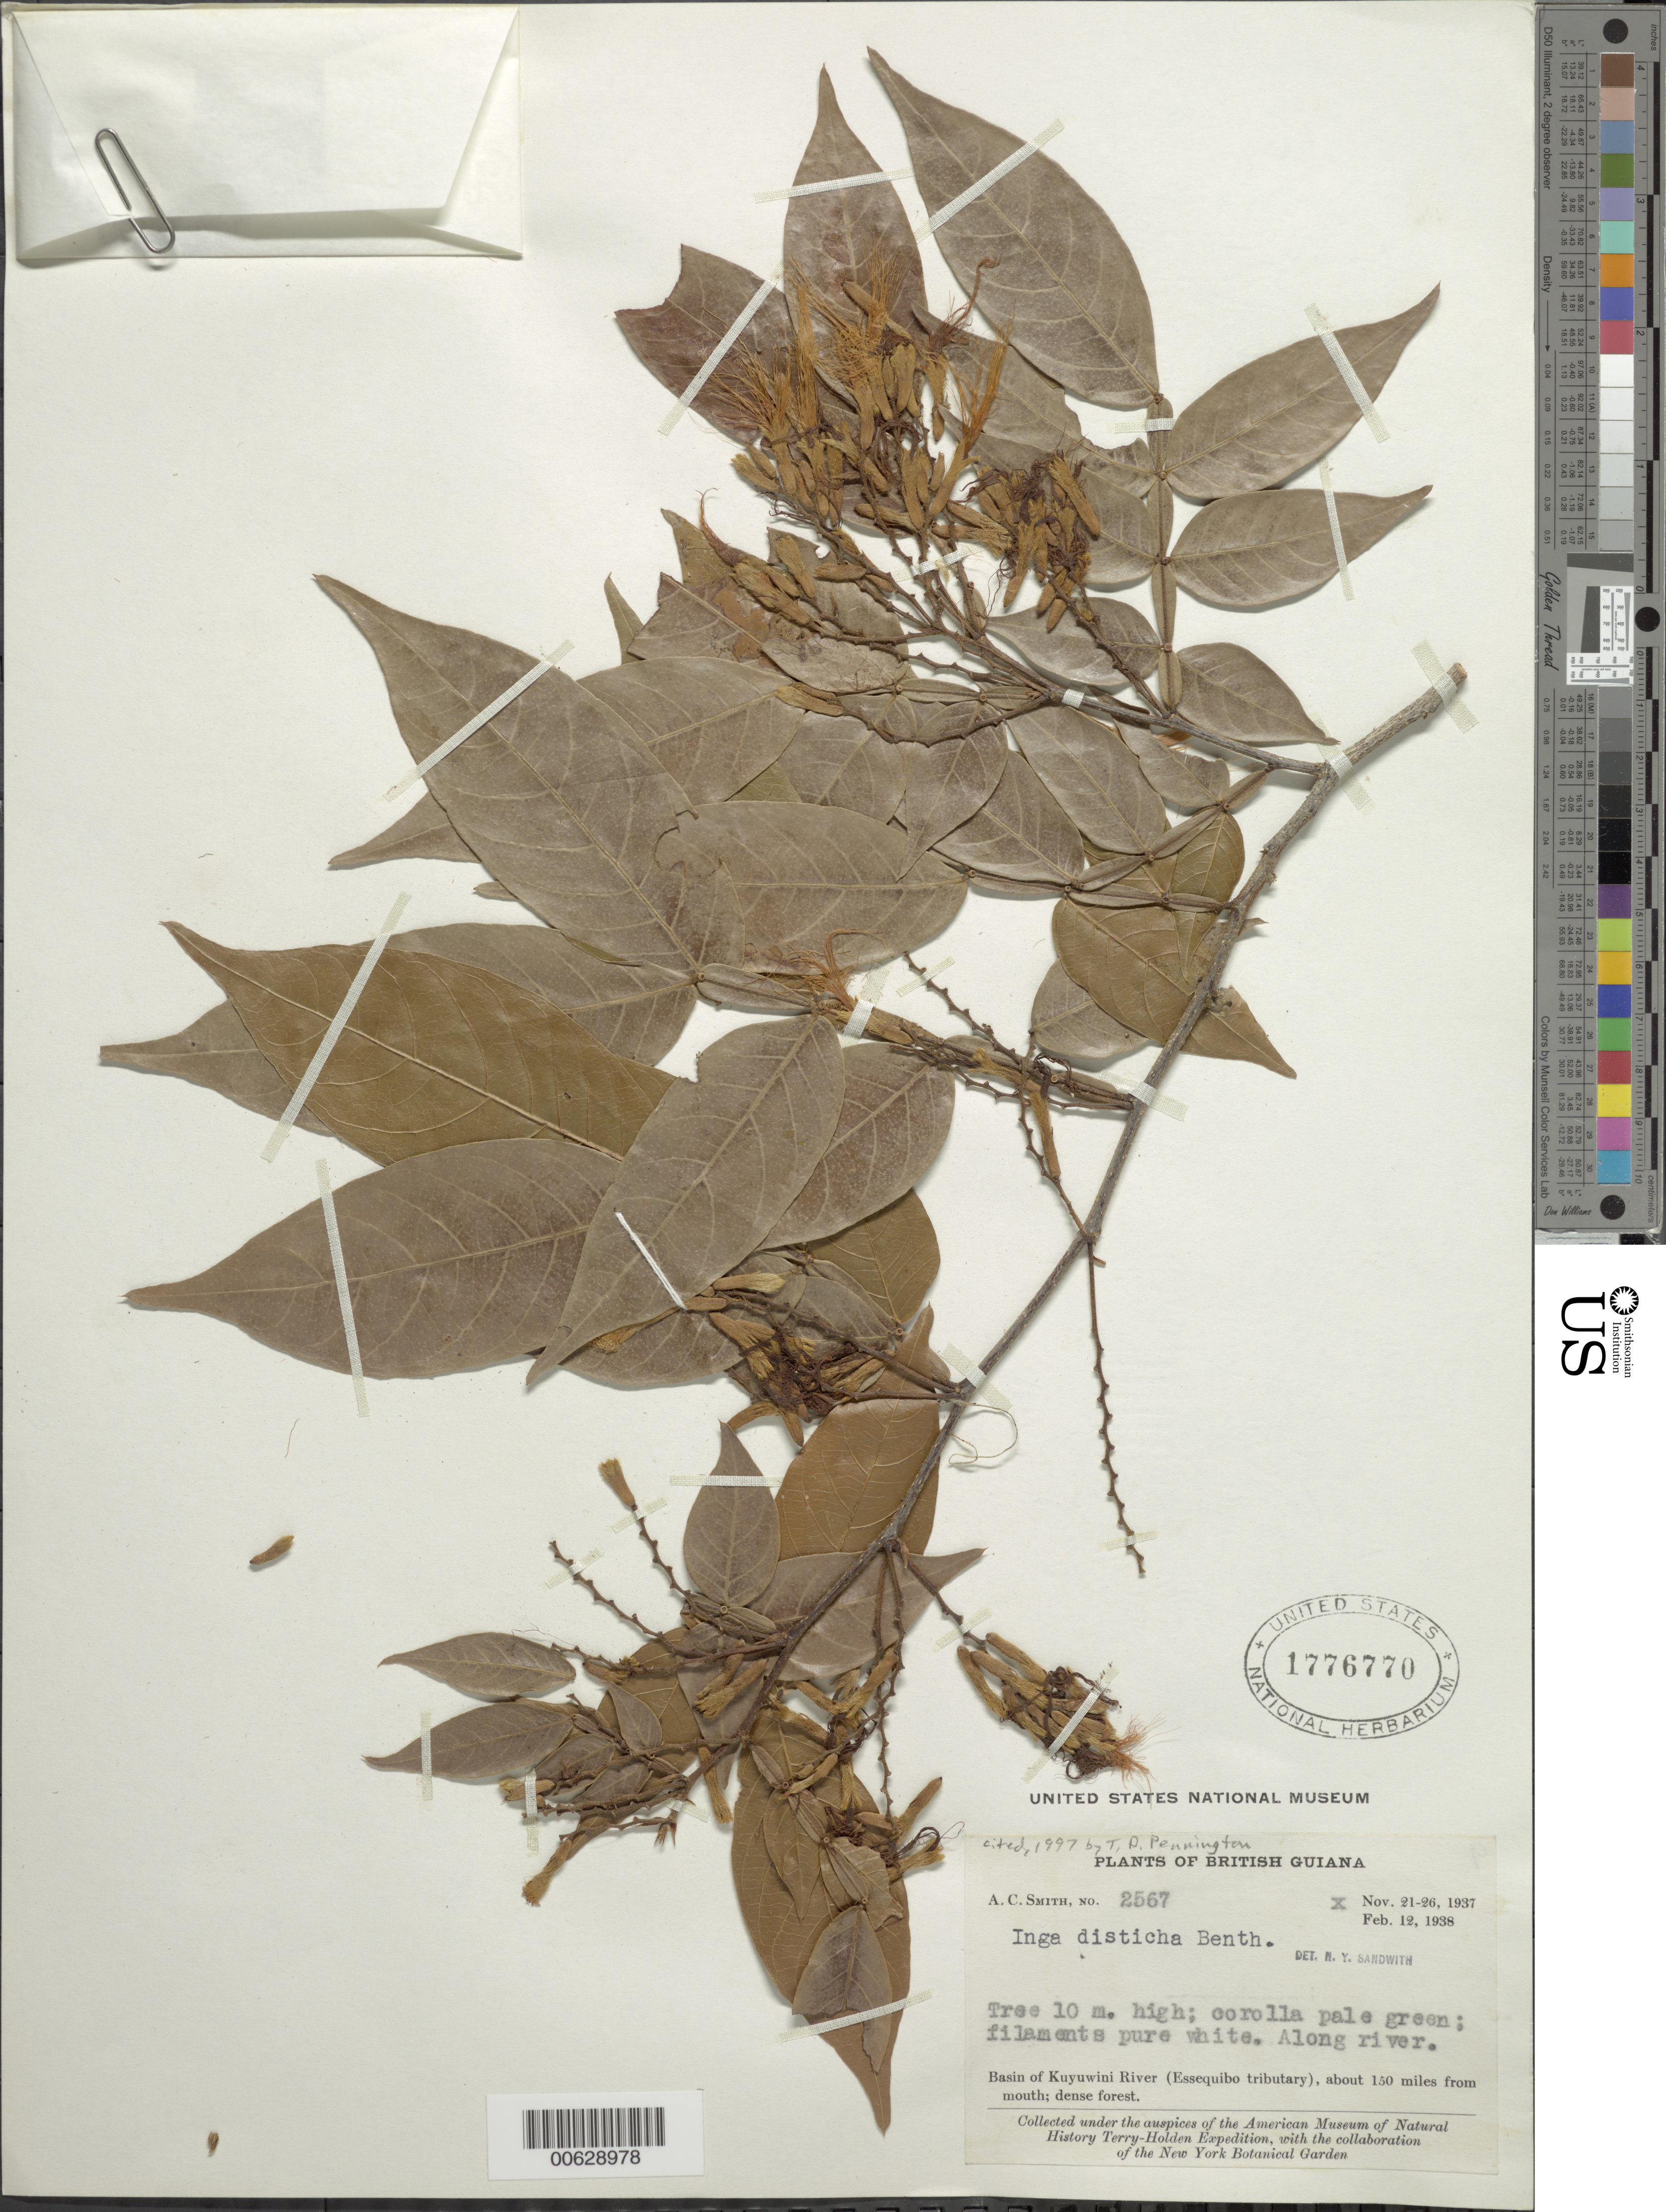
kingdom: Plantae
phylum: Tracheophyta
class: Magnoliopsida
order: Fabales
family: Fabaceae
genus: Inga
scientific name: Inga disticha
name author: Benth.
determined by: Sandwith, N. Y.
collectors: A. C. Smith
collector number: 2567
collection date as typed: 21-Nov-37 to 26-Nov-37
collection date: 1937-11-21/1937-11-26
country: Guyana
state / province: U. Takutu-U. Essequibo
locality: Kuyuwini River Basin (Essequibo River tributary), about 150 mi. from mouth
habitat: Dense forest; along river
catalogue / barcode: US 1776770